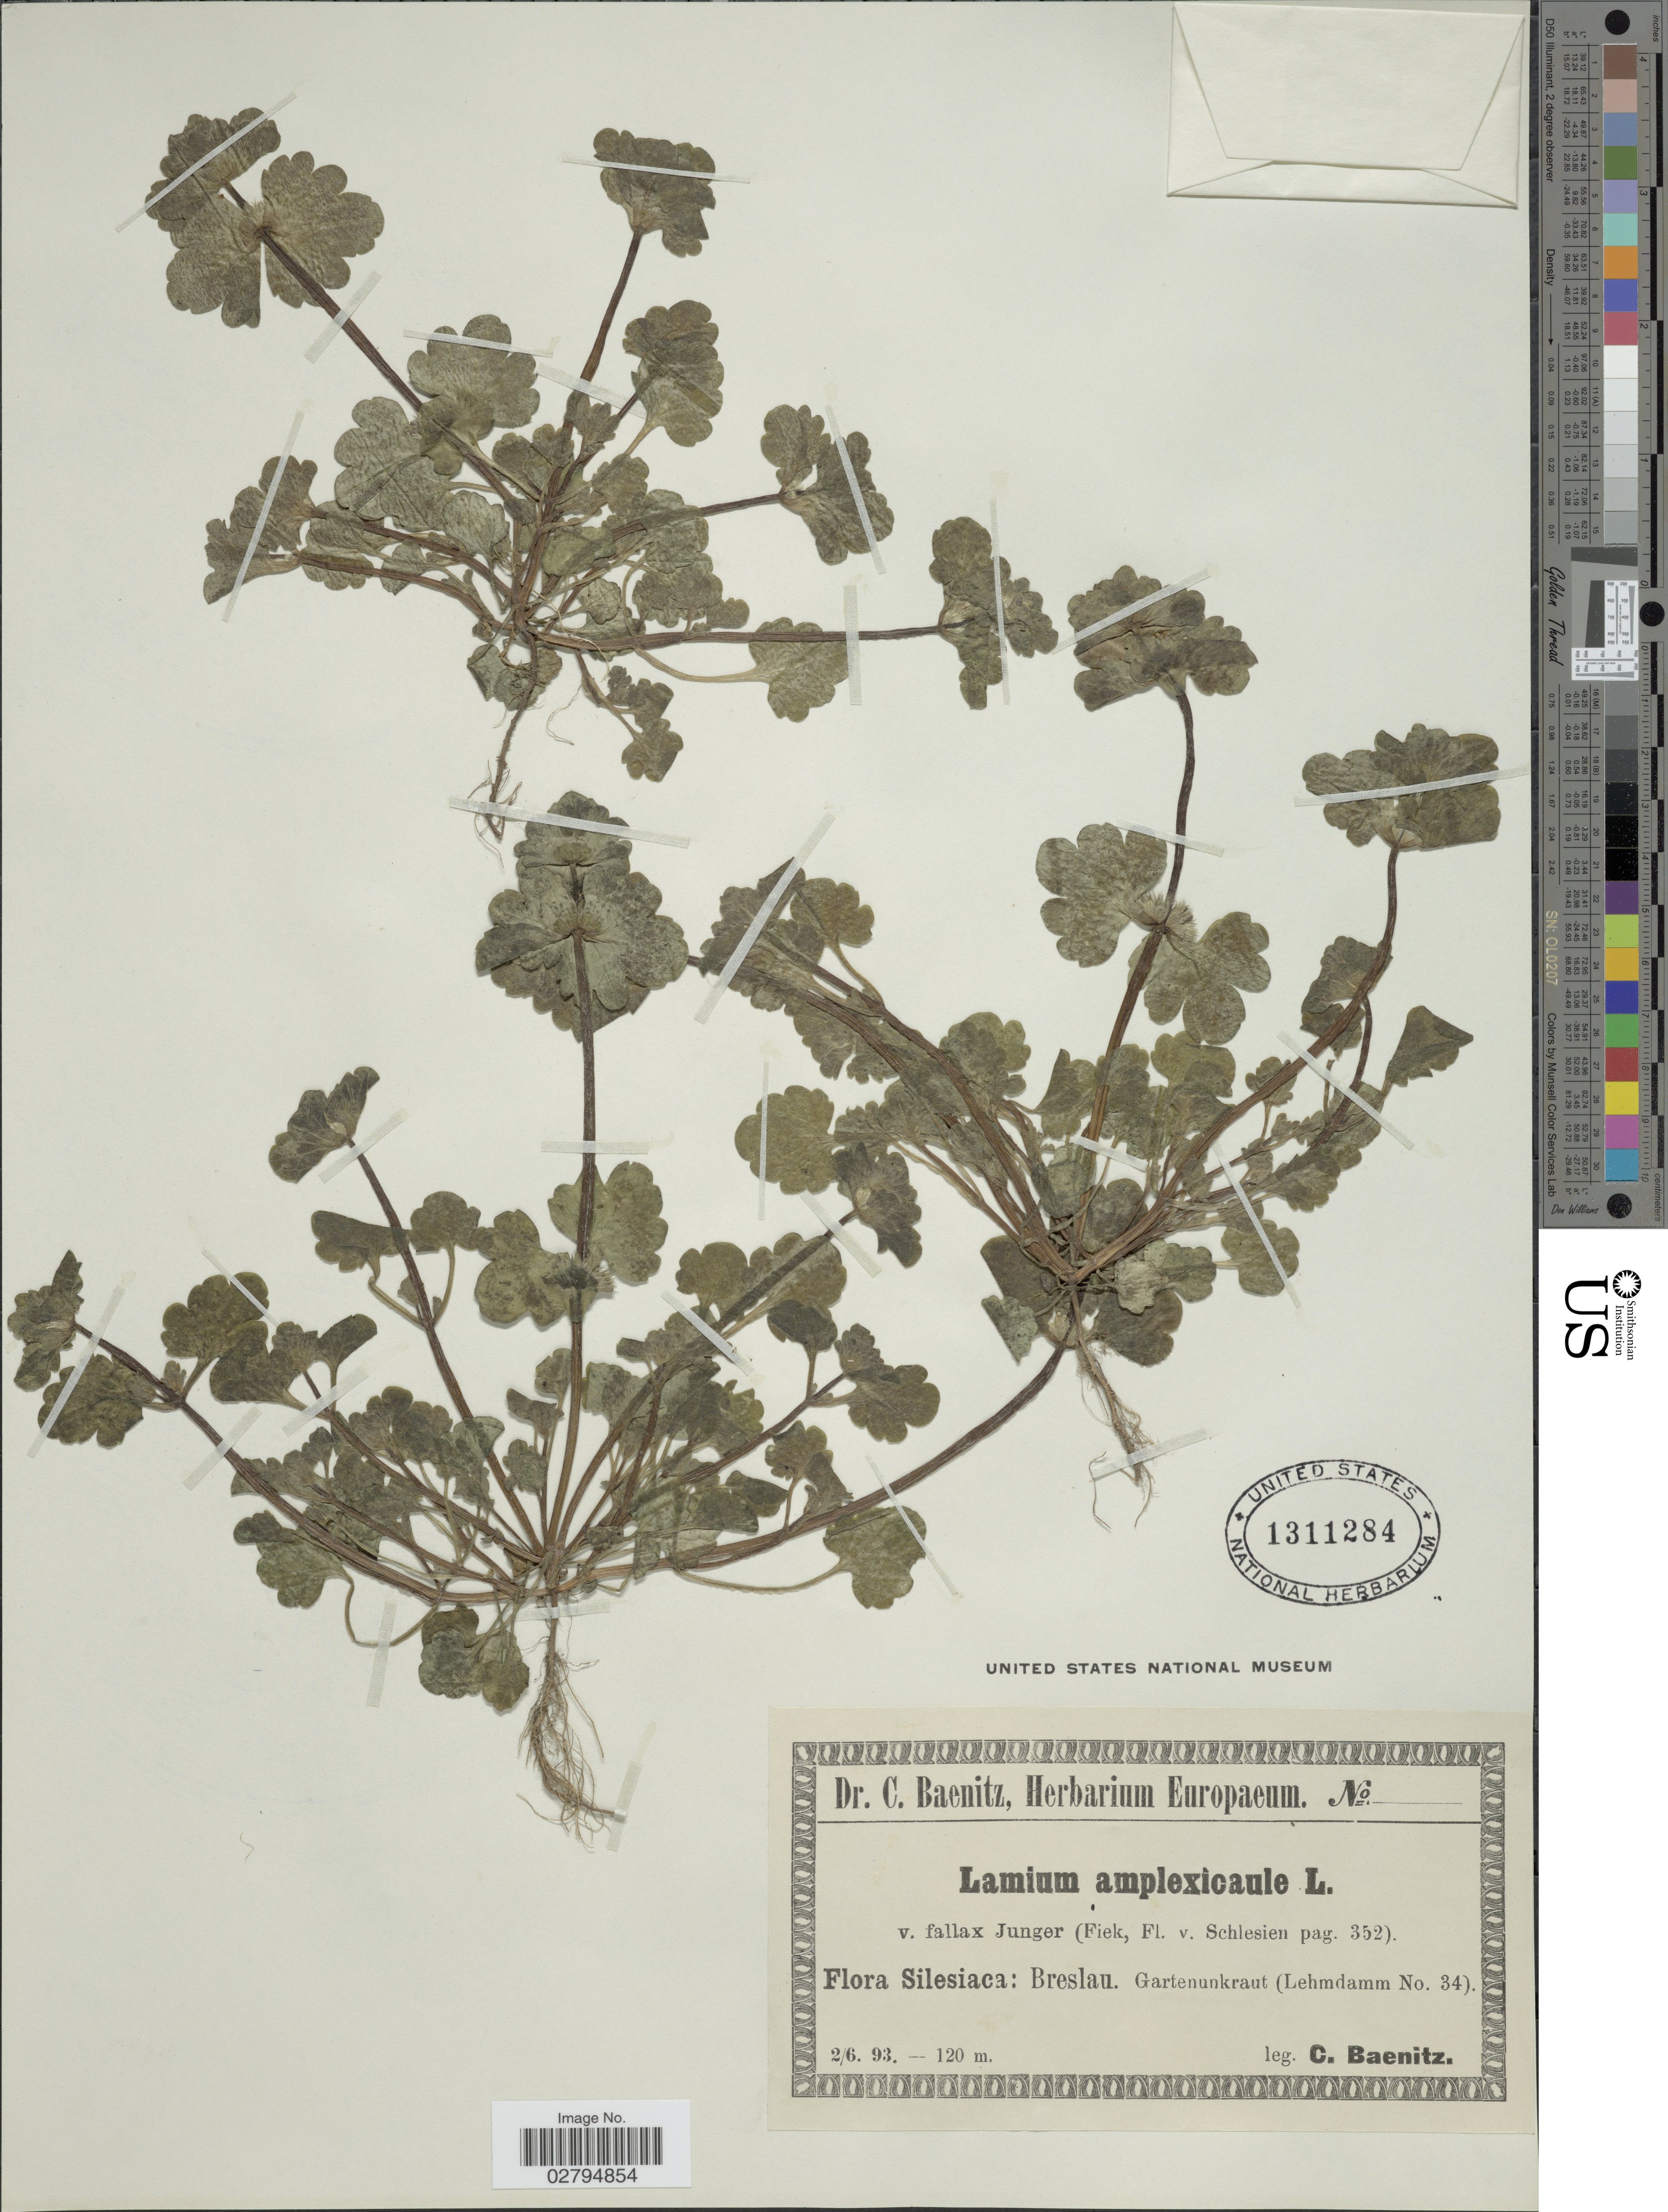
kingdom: Plantae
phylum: Tracheophyta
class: Magnoliopsida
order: Lamiales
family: Lamiaceae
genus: Lamium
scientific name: Lamium amplexicaule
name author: L.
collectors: C. G. Baenitz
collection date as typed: Transcribed d/m/y: 2/6/93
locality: Silesiaca: Breslau. Gartenunkraut (Lehmdamm No. 34) [unsure placement]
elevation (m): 120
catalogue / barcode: US 1311284